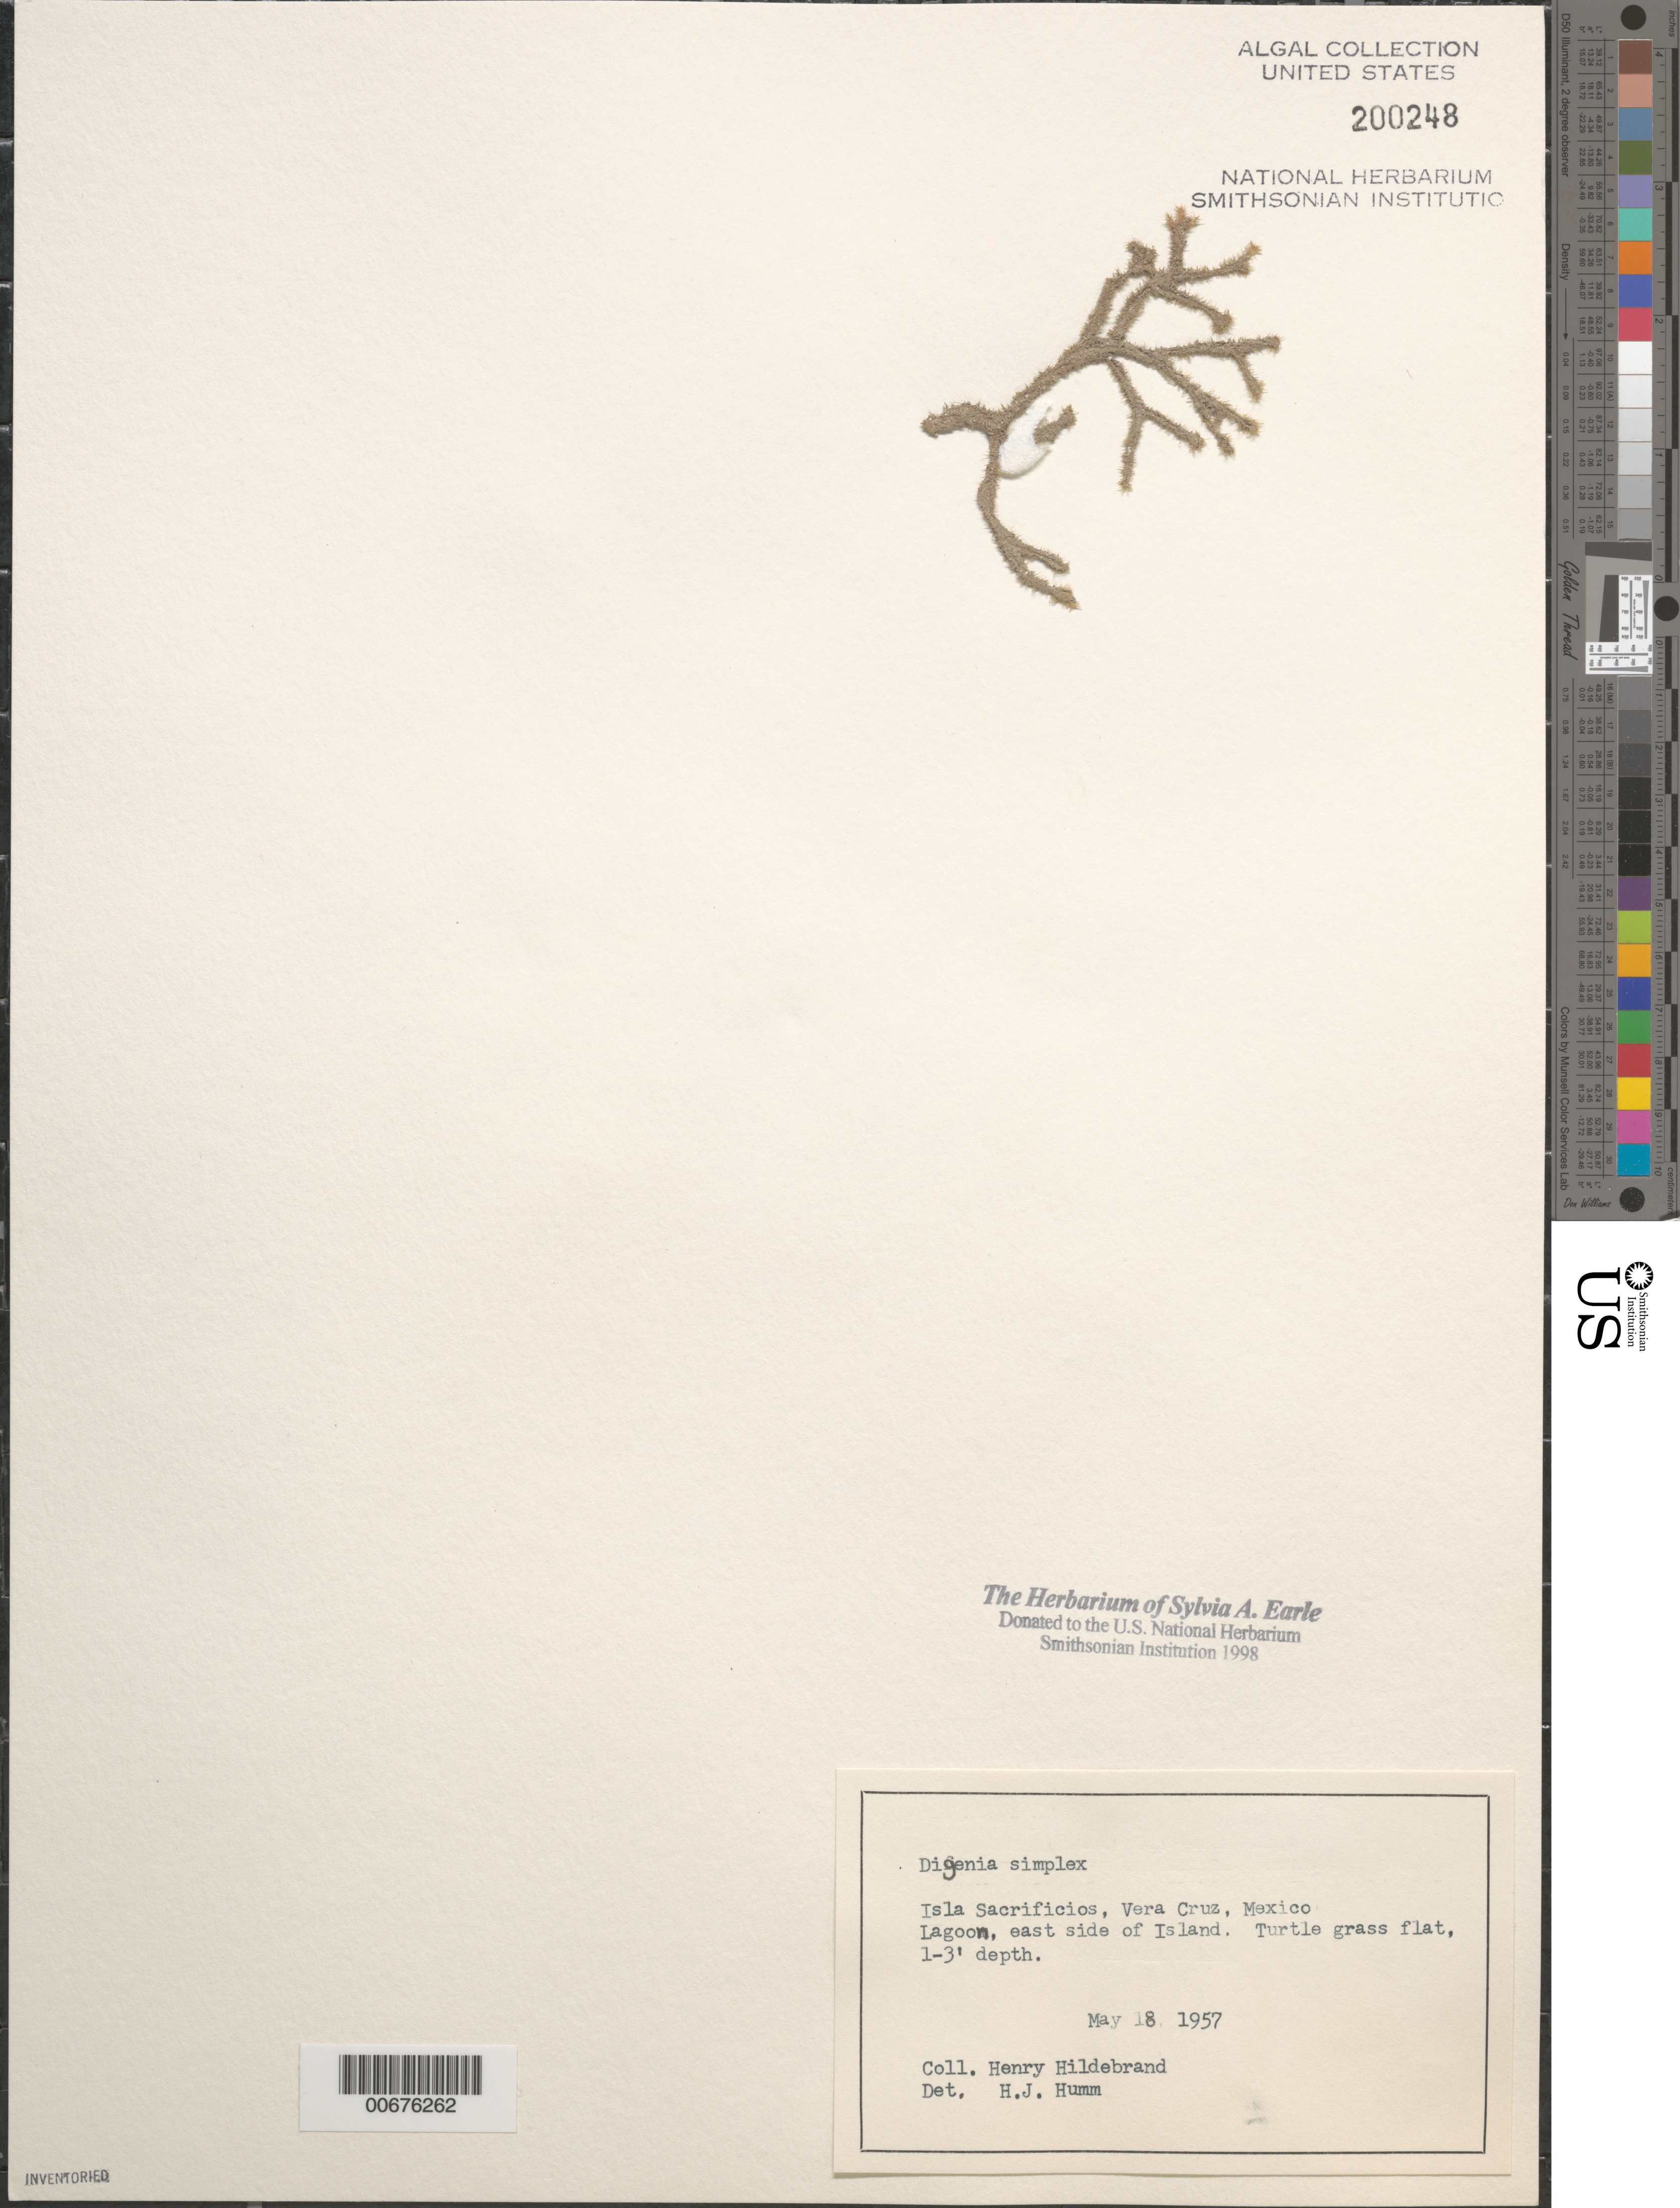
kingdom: Plantae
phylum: Rhodophyta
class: Florideophyceae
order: Ceramiales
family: Rhodomelaceae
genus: Digenea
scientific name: Digenea simplex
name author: (Wulfen) C. Agardh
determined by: Humm, Harold J.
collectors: H. Hildebrand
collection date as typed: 18 May 1957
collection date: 1957-05-18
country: Mexico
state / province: Veracruz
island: Isla Sacrificios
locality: East side of island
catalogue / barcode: US 200248